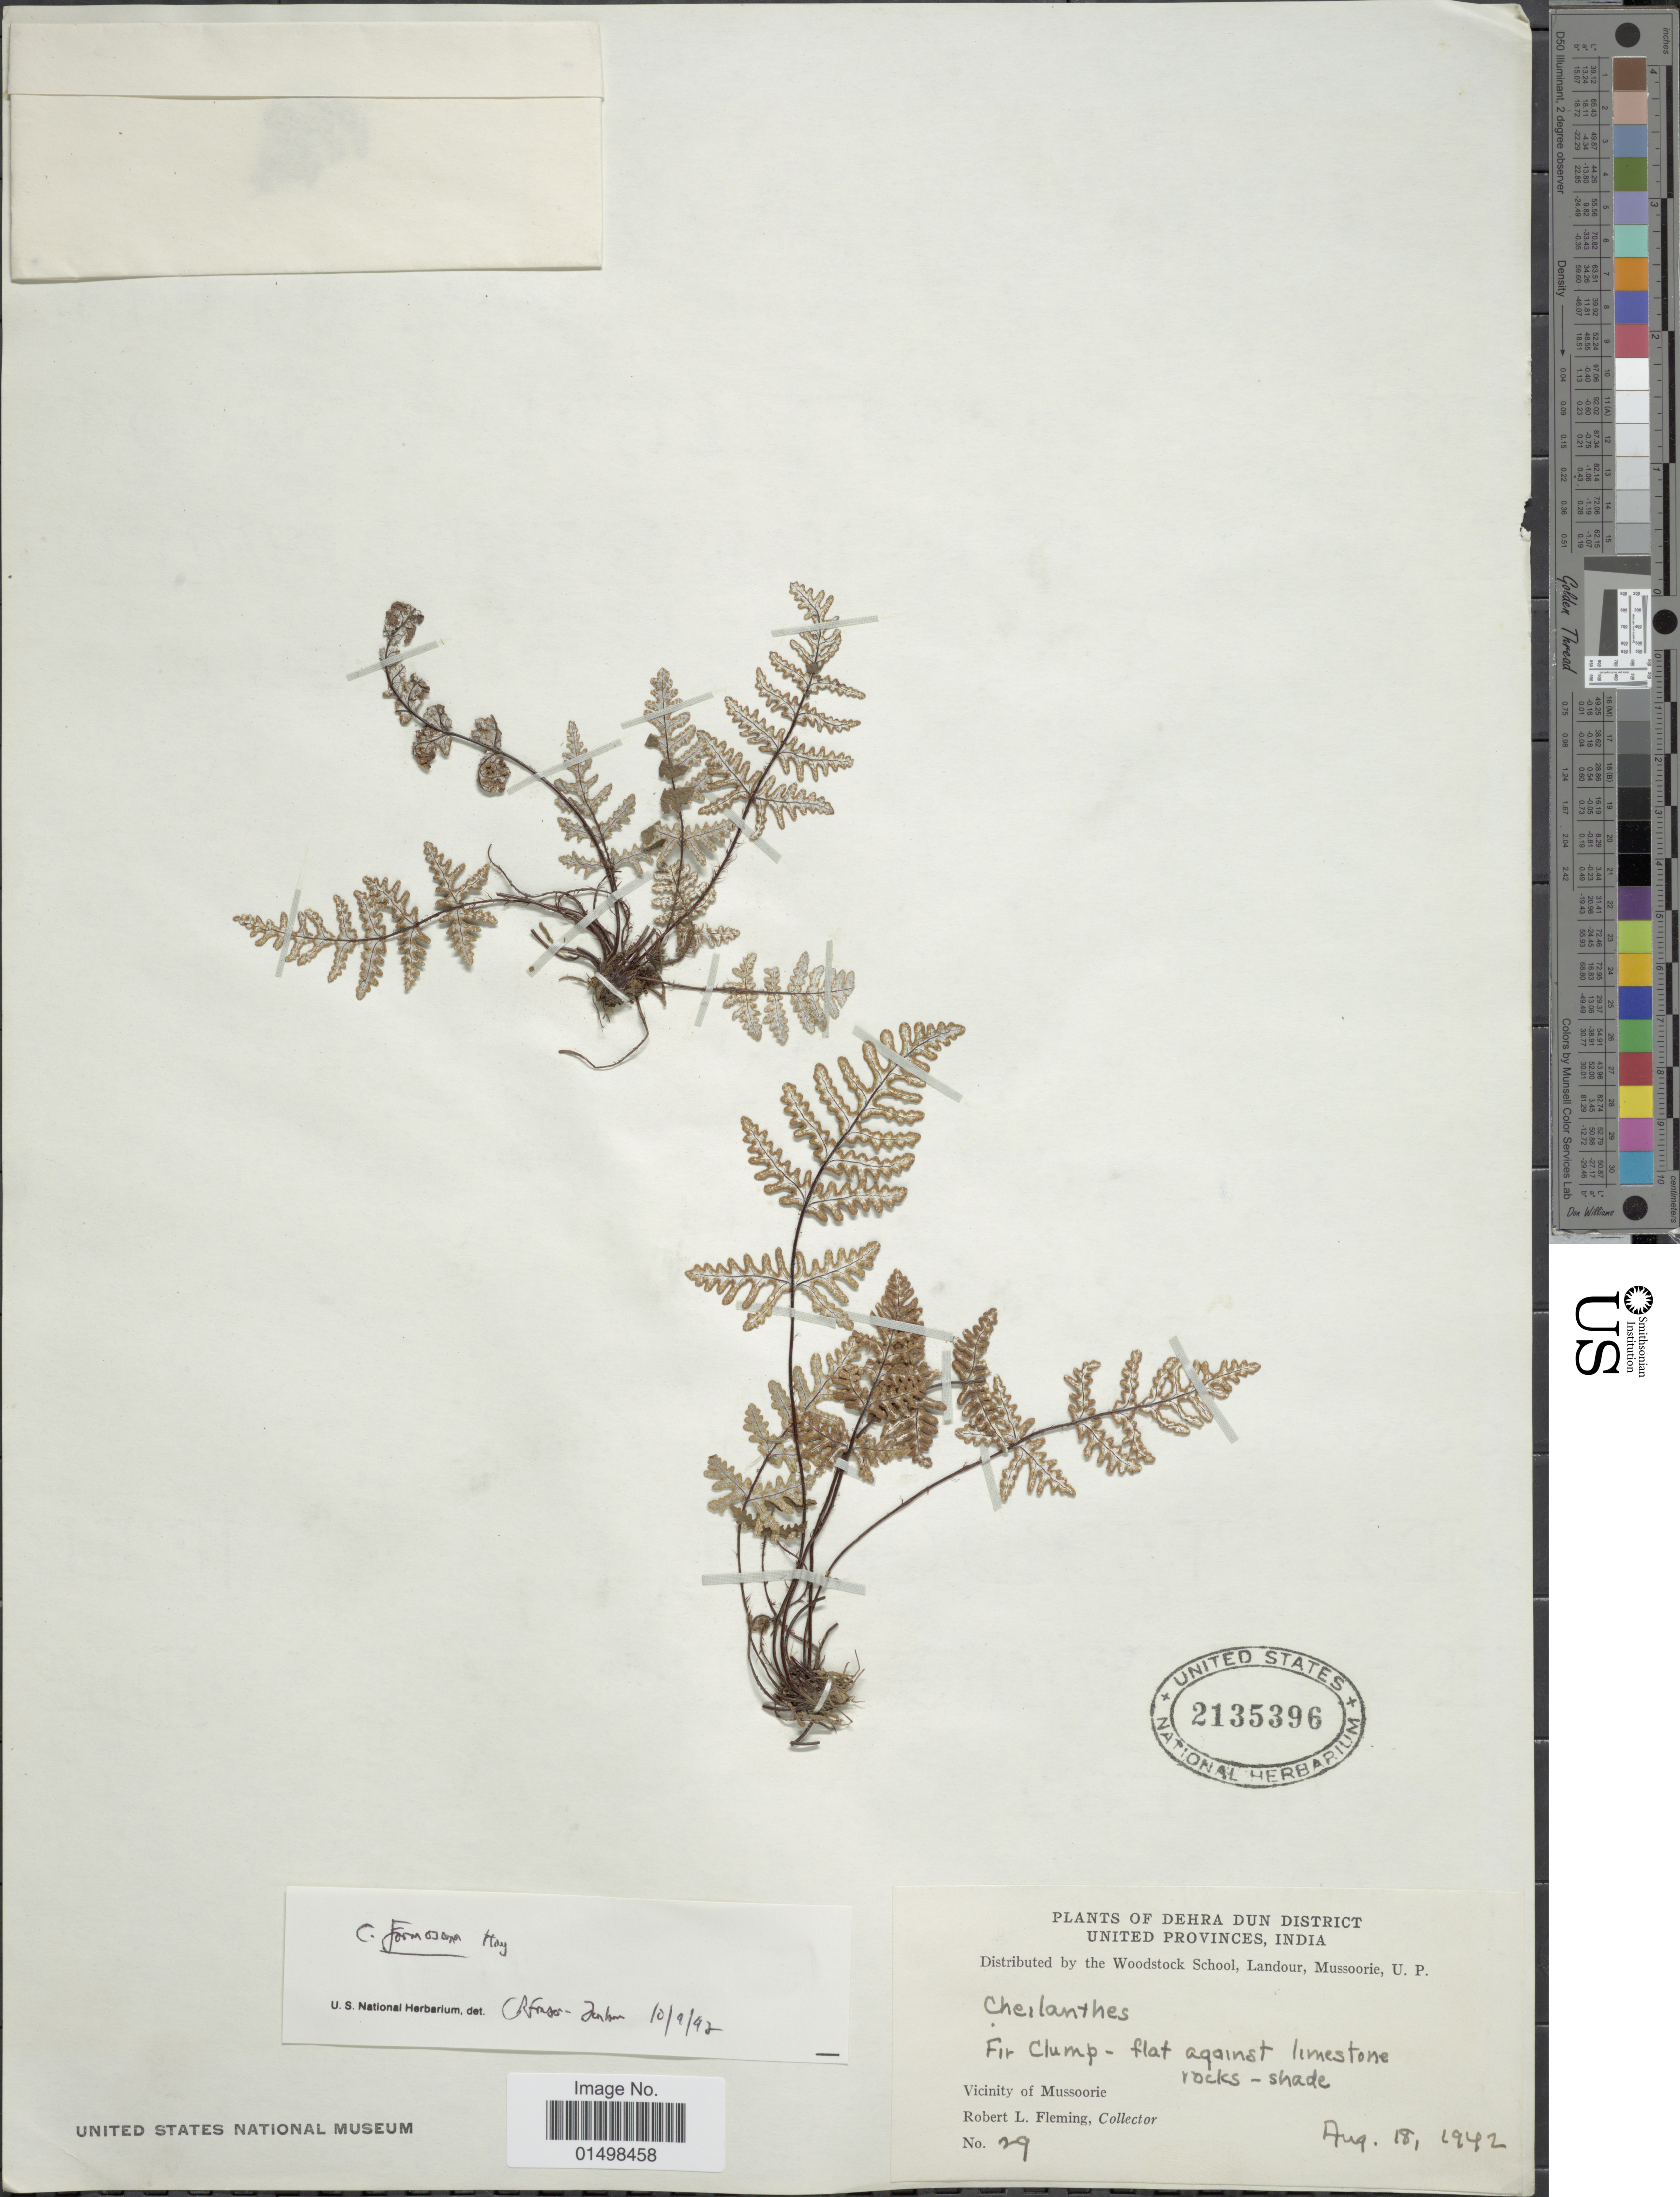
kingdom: Plantae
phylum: Tracheophyta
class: Polypodiopsida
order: Polypodiales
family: Pteridaceae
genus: Aleuritopteris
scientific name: Aleuritopteris anceps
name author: (Blanf.) Panigrahi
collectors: R. Fleming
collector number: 29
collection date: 1942-08-18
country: India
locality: Plants of Dehra Dun District United Provinces, India. Vicinity of Mussoorie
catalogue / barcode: US 2135396